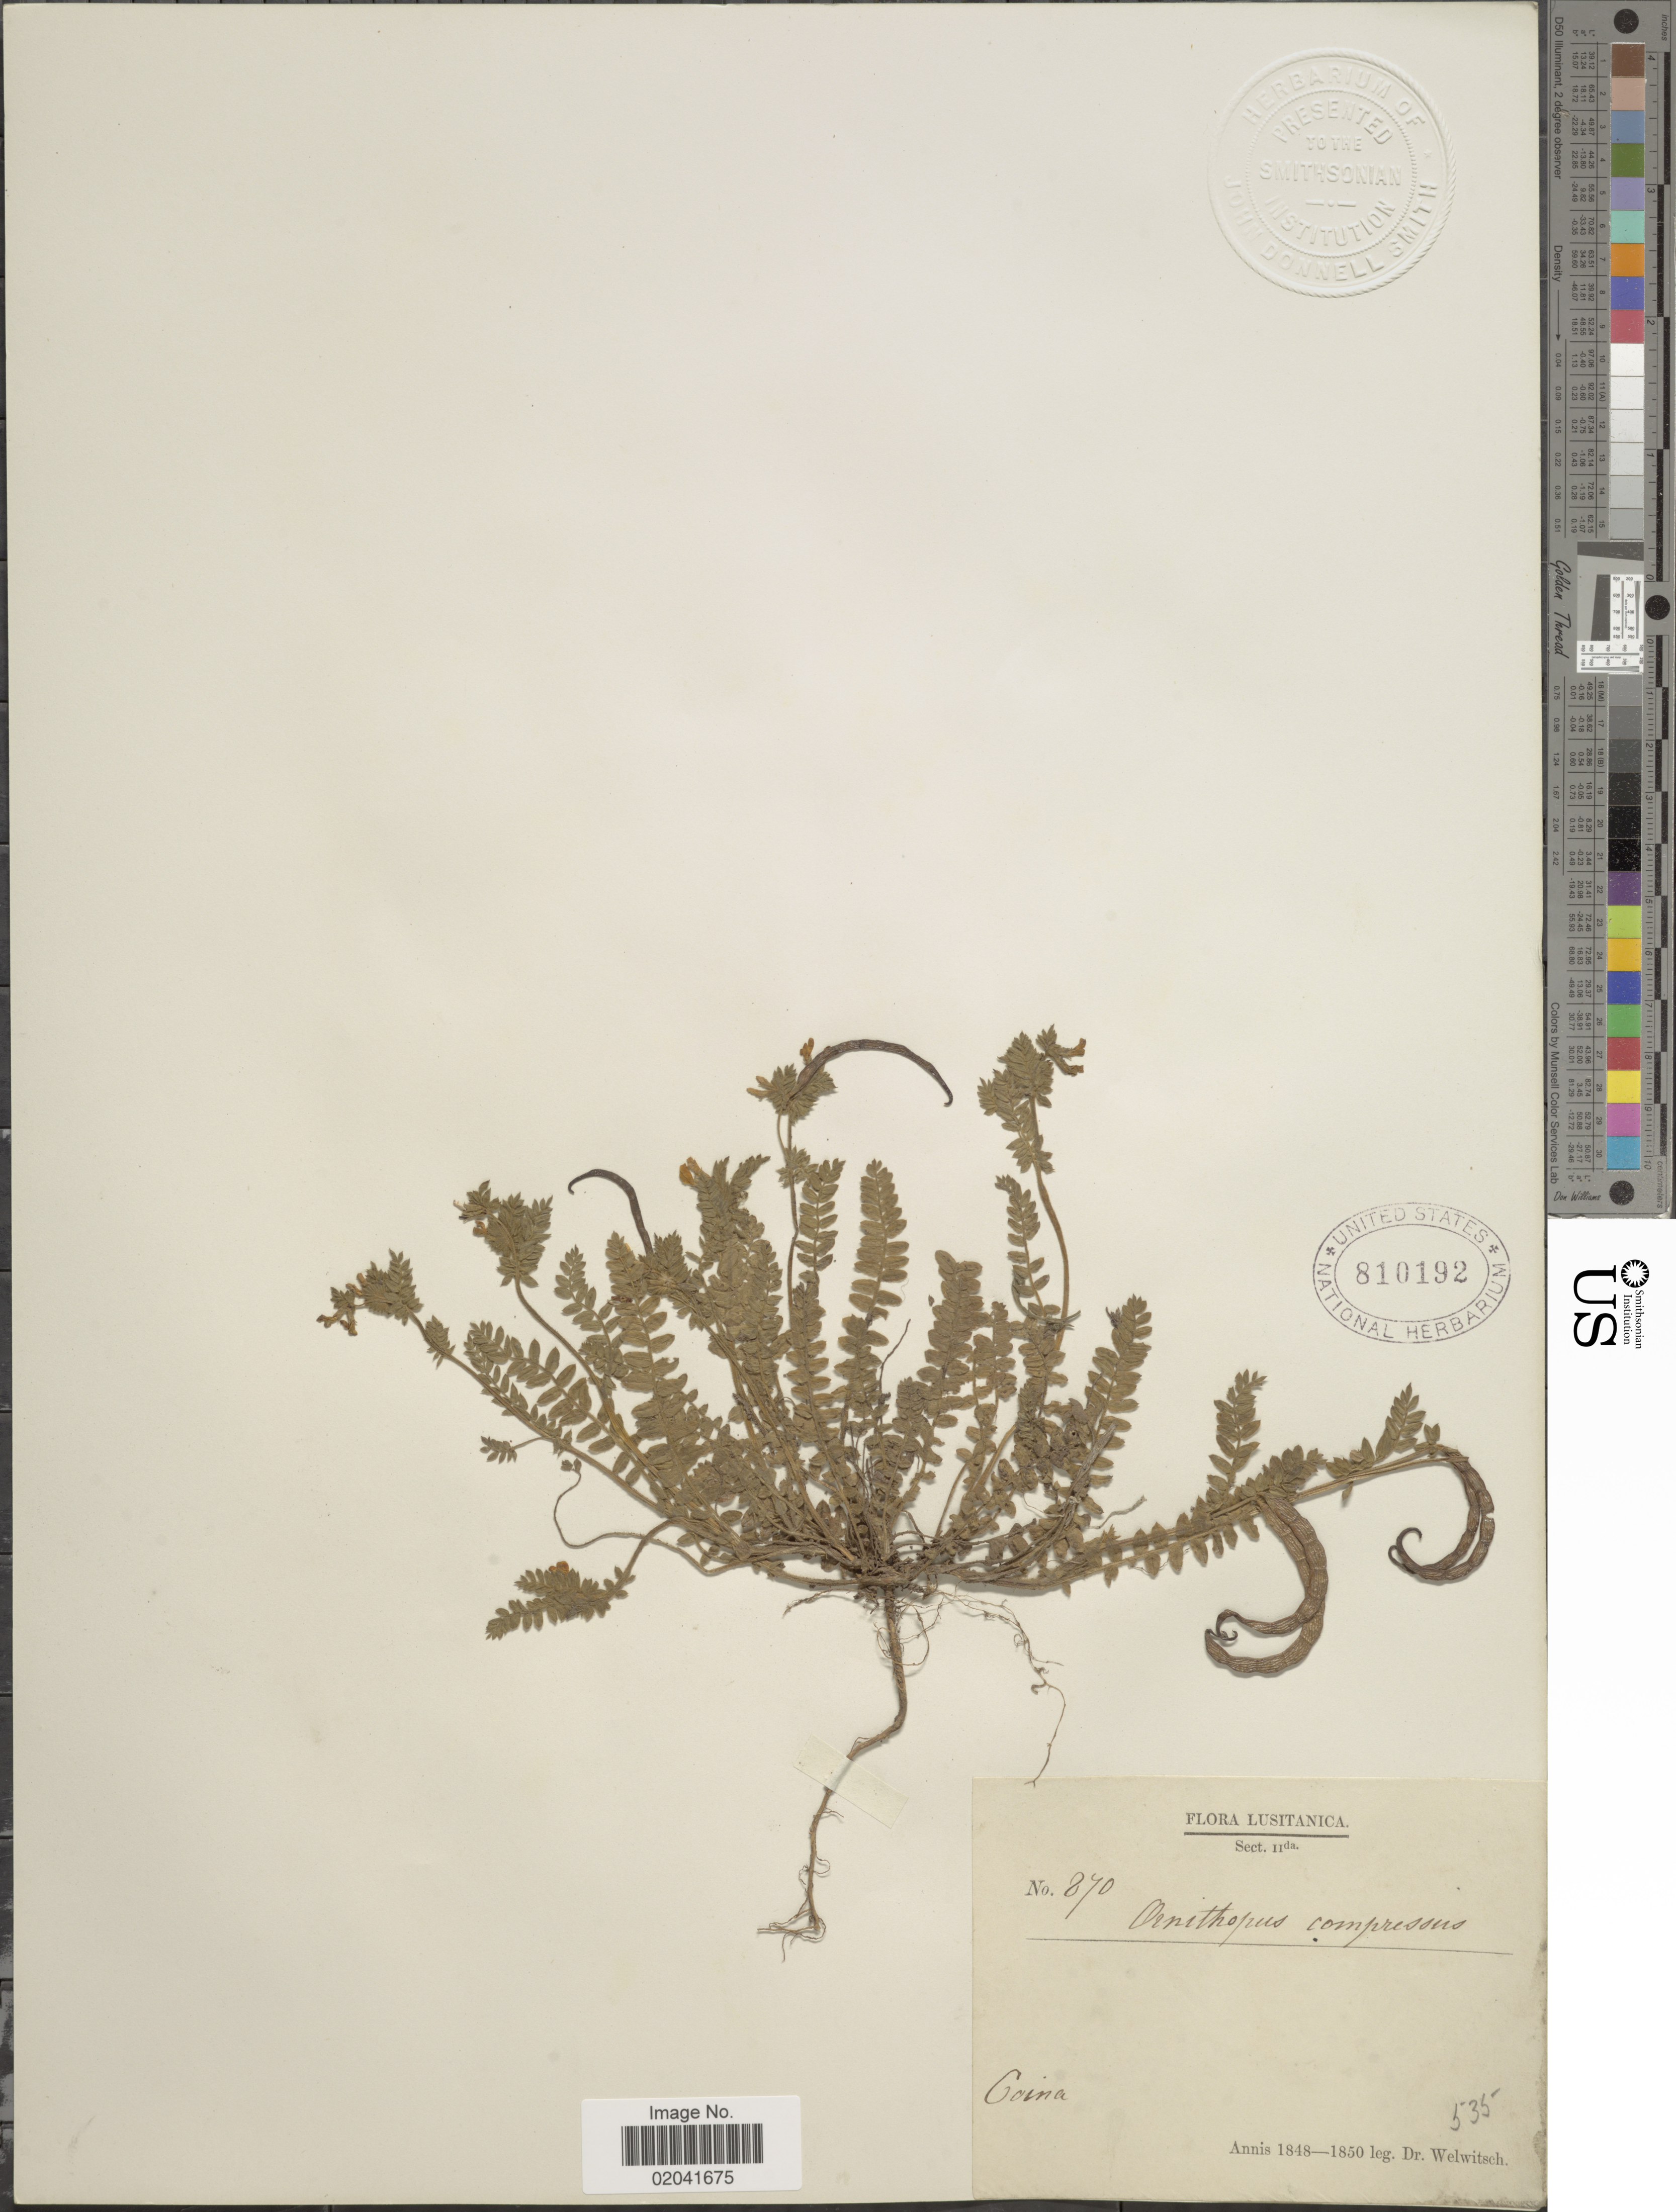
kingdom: Plantae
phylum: Tracheophyta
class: Magnoliopsida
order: Fabales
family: Fabaceae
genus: Ornithopus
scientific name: Ornithopus compressus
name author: L.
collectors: -. Welwitsch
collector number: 870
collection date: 1848/1850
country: Portugal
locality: Lusitanica, Coima [interpreted].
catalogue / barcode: US 810192